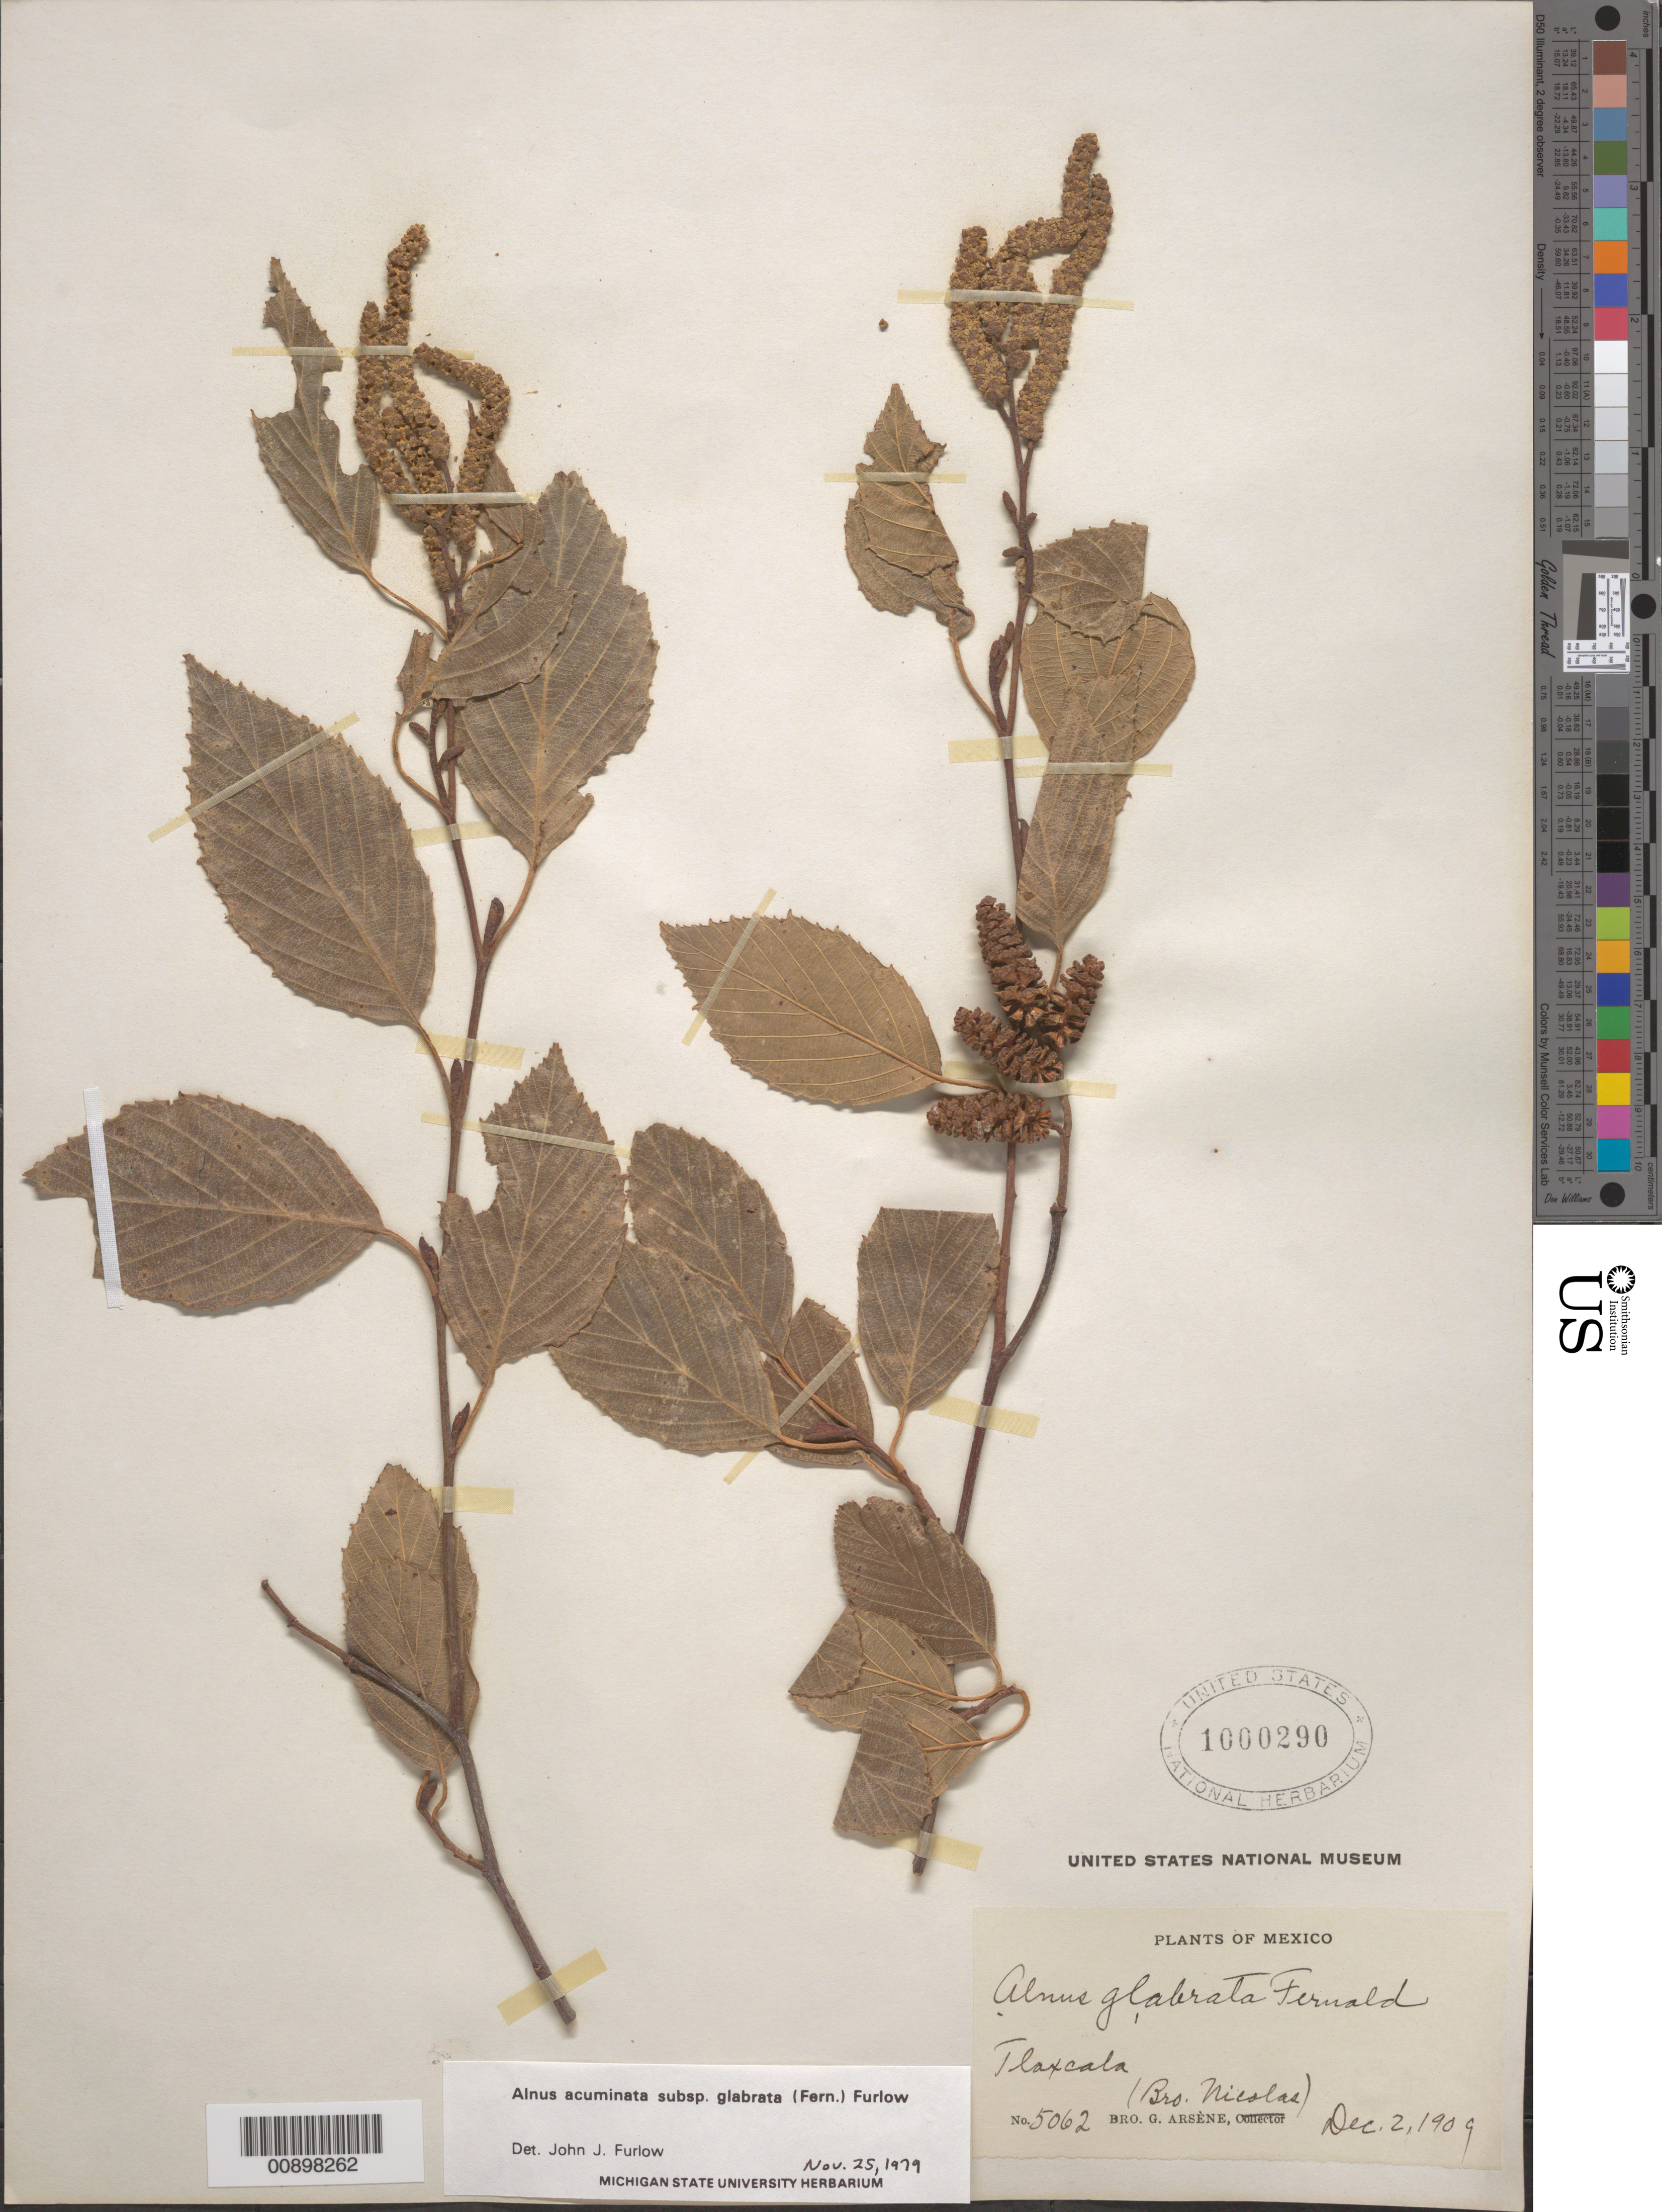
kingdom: Plantae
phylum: Tracheophyta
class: Magnoliopsida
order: Fagales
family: Betulaceae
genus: Alnus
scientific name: Alnus acuminata subsp. glabrata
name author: (Fernald) Furlow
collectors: B. Nicolas & Bro. G. Arsène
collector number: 5062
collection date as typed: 02 Dec 1909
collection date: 1909-12-02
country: Mexico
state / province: Tlaxcala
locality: Tlaxcala.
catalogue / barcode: US 1000290